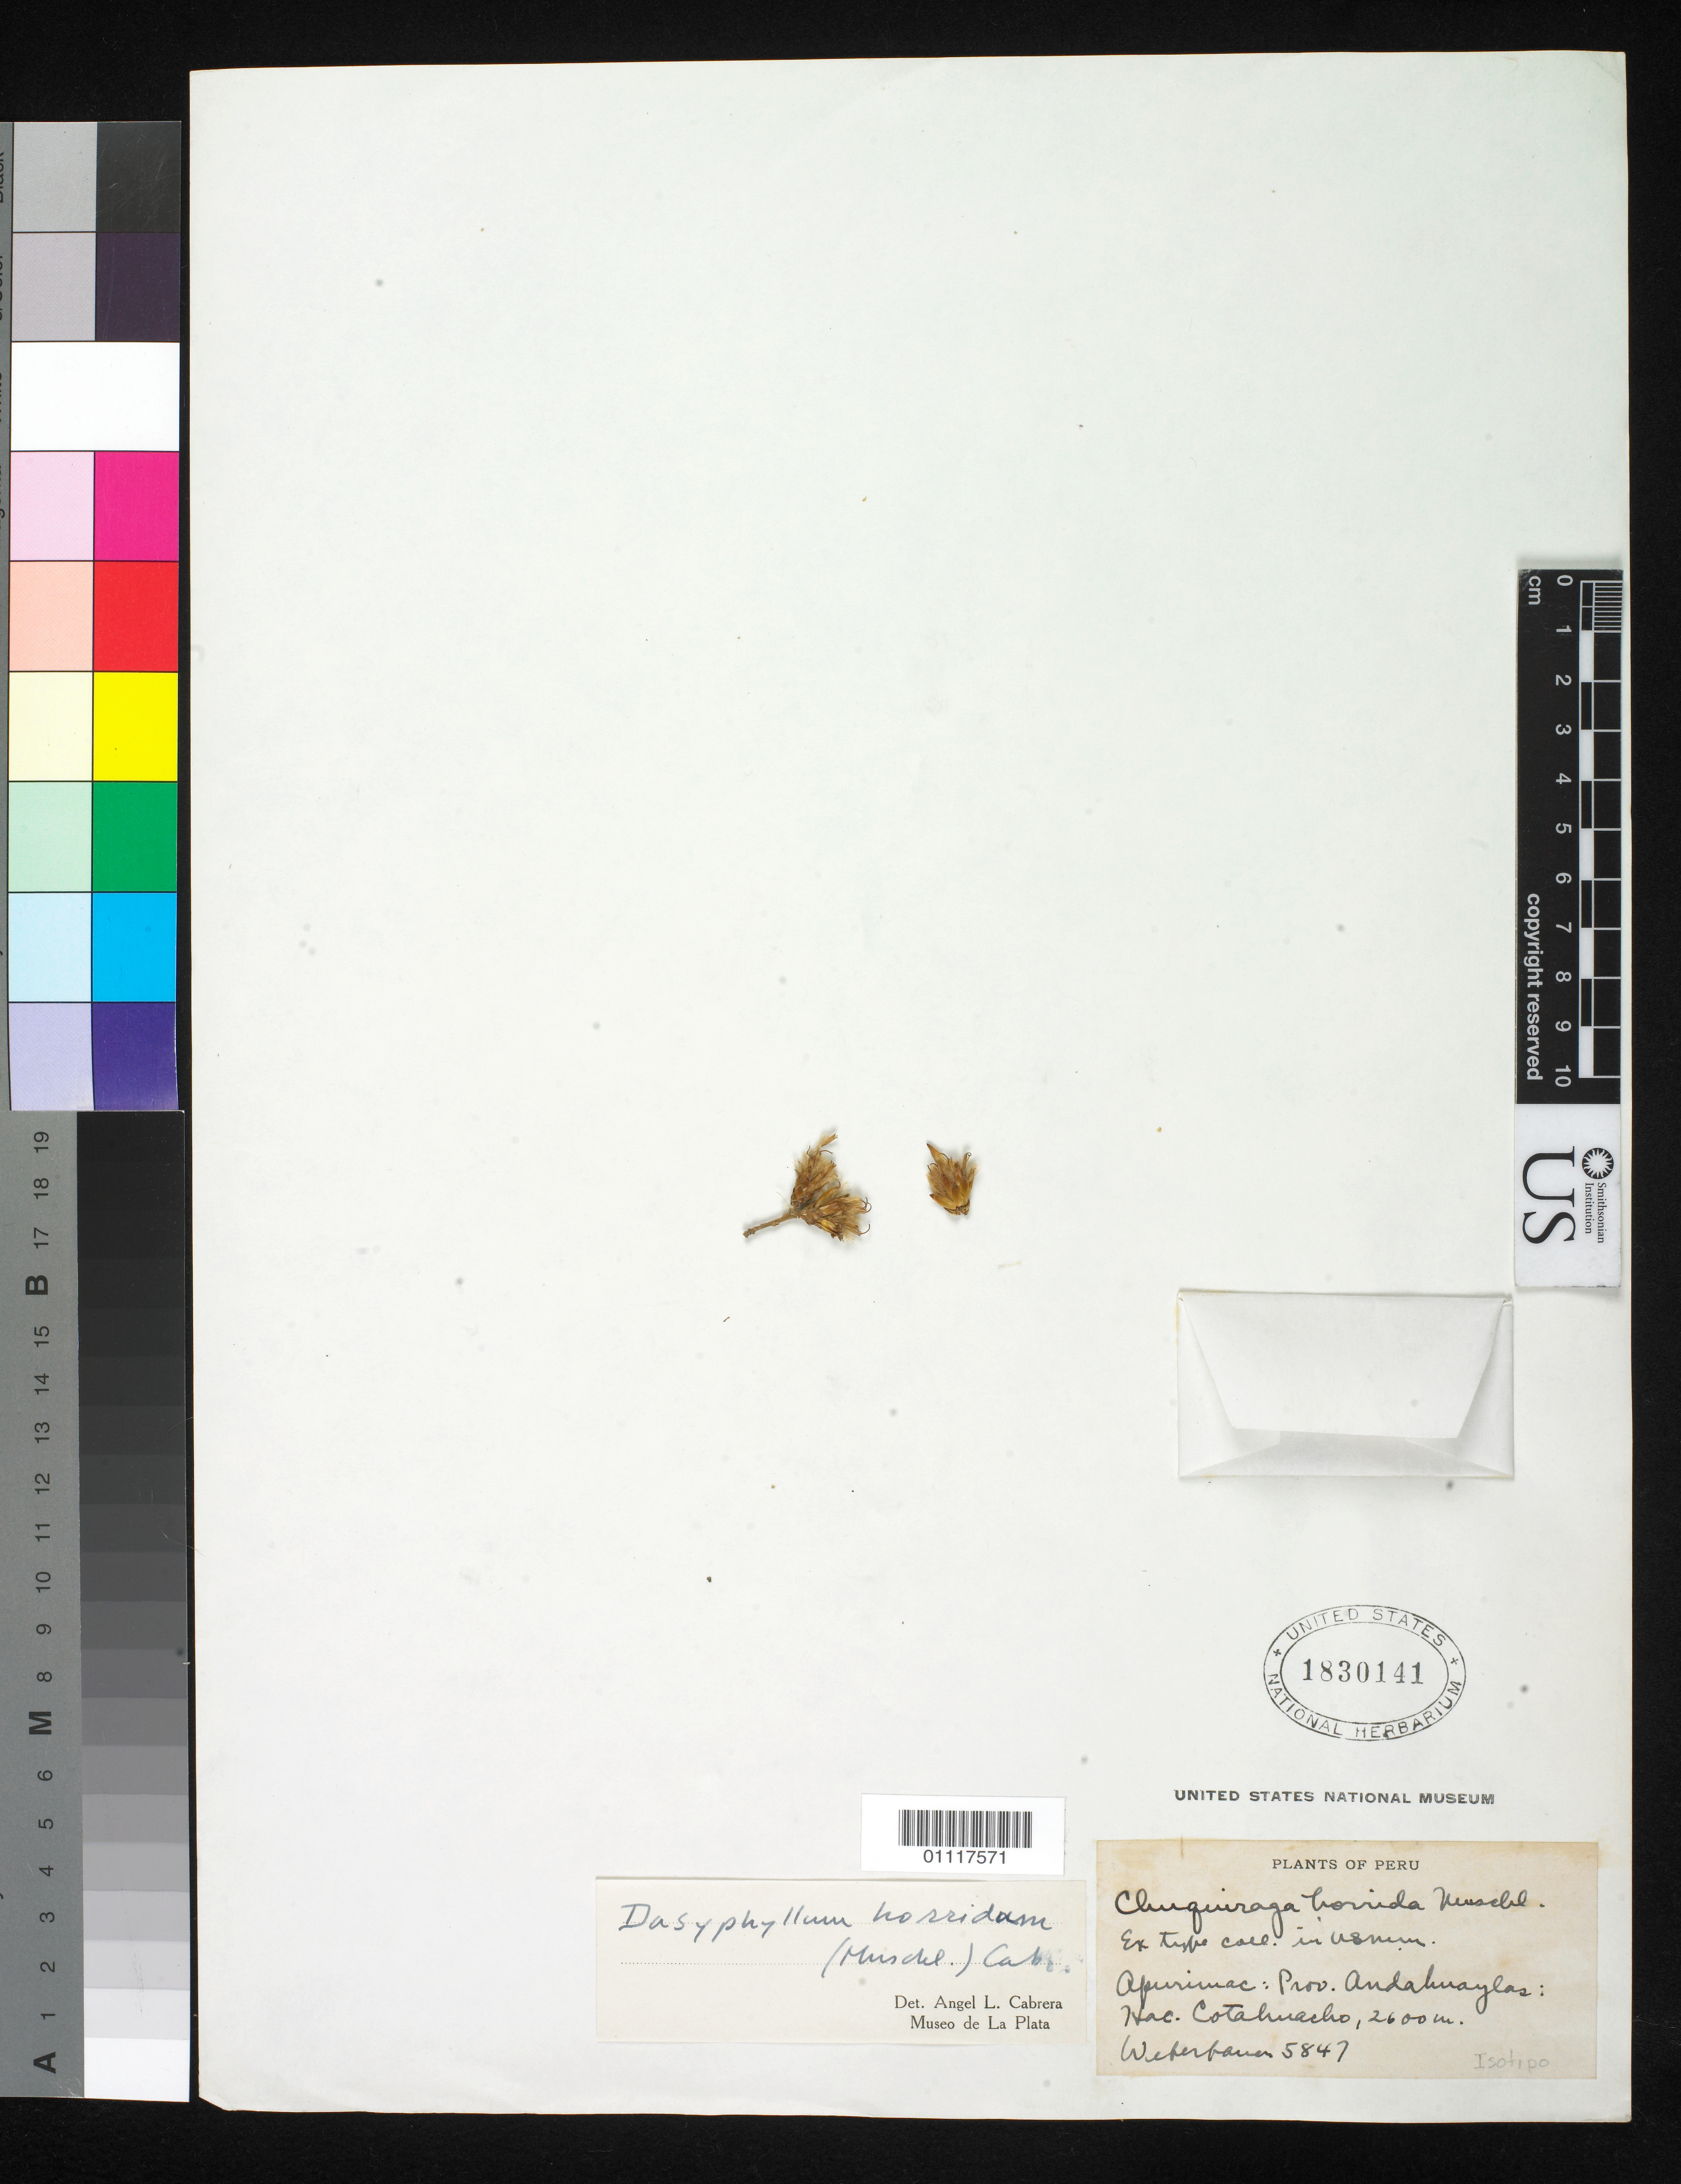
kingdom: Plantae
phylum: Tracheophyta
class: Magnoliopsida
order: Asterales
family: Asteraceae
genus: Chuquiraga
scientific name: Chuquiraga horrida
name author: Muschl.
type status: Isotype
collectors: A. Weberbauer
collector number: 5847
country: Peru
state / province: Apurímac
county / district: Andahuaylas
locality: Hac. Cotahuacho, 2600 m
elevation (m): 2600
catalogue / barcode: US 1830141